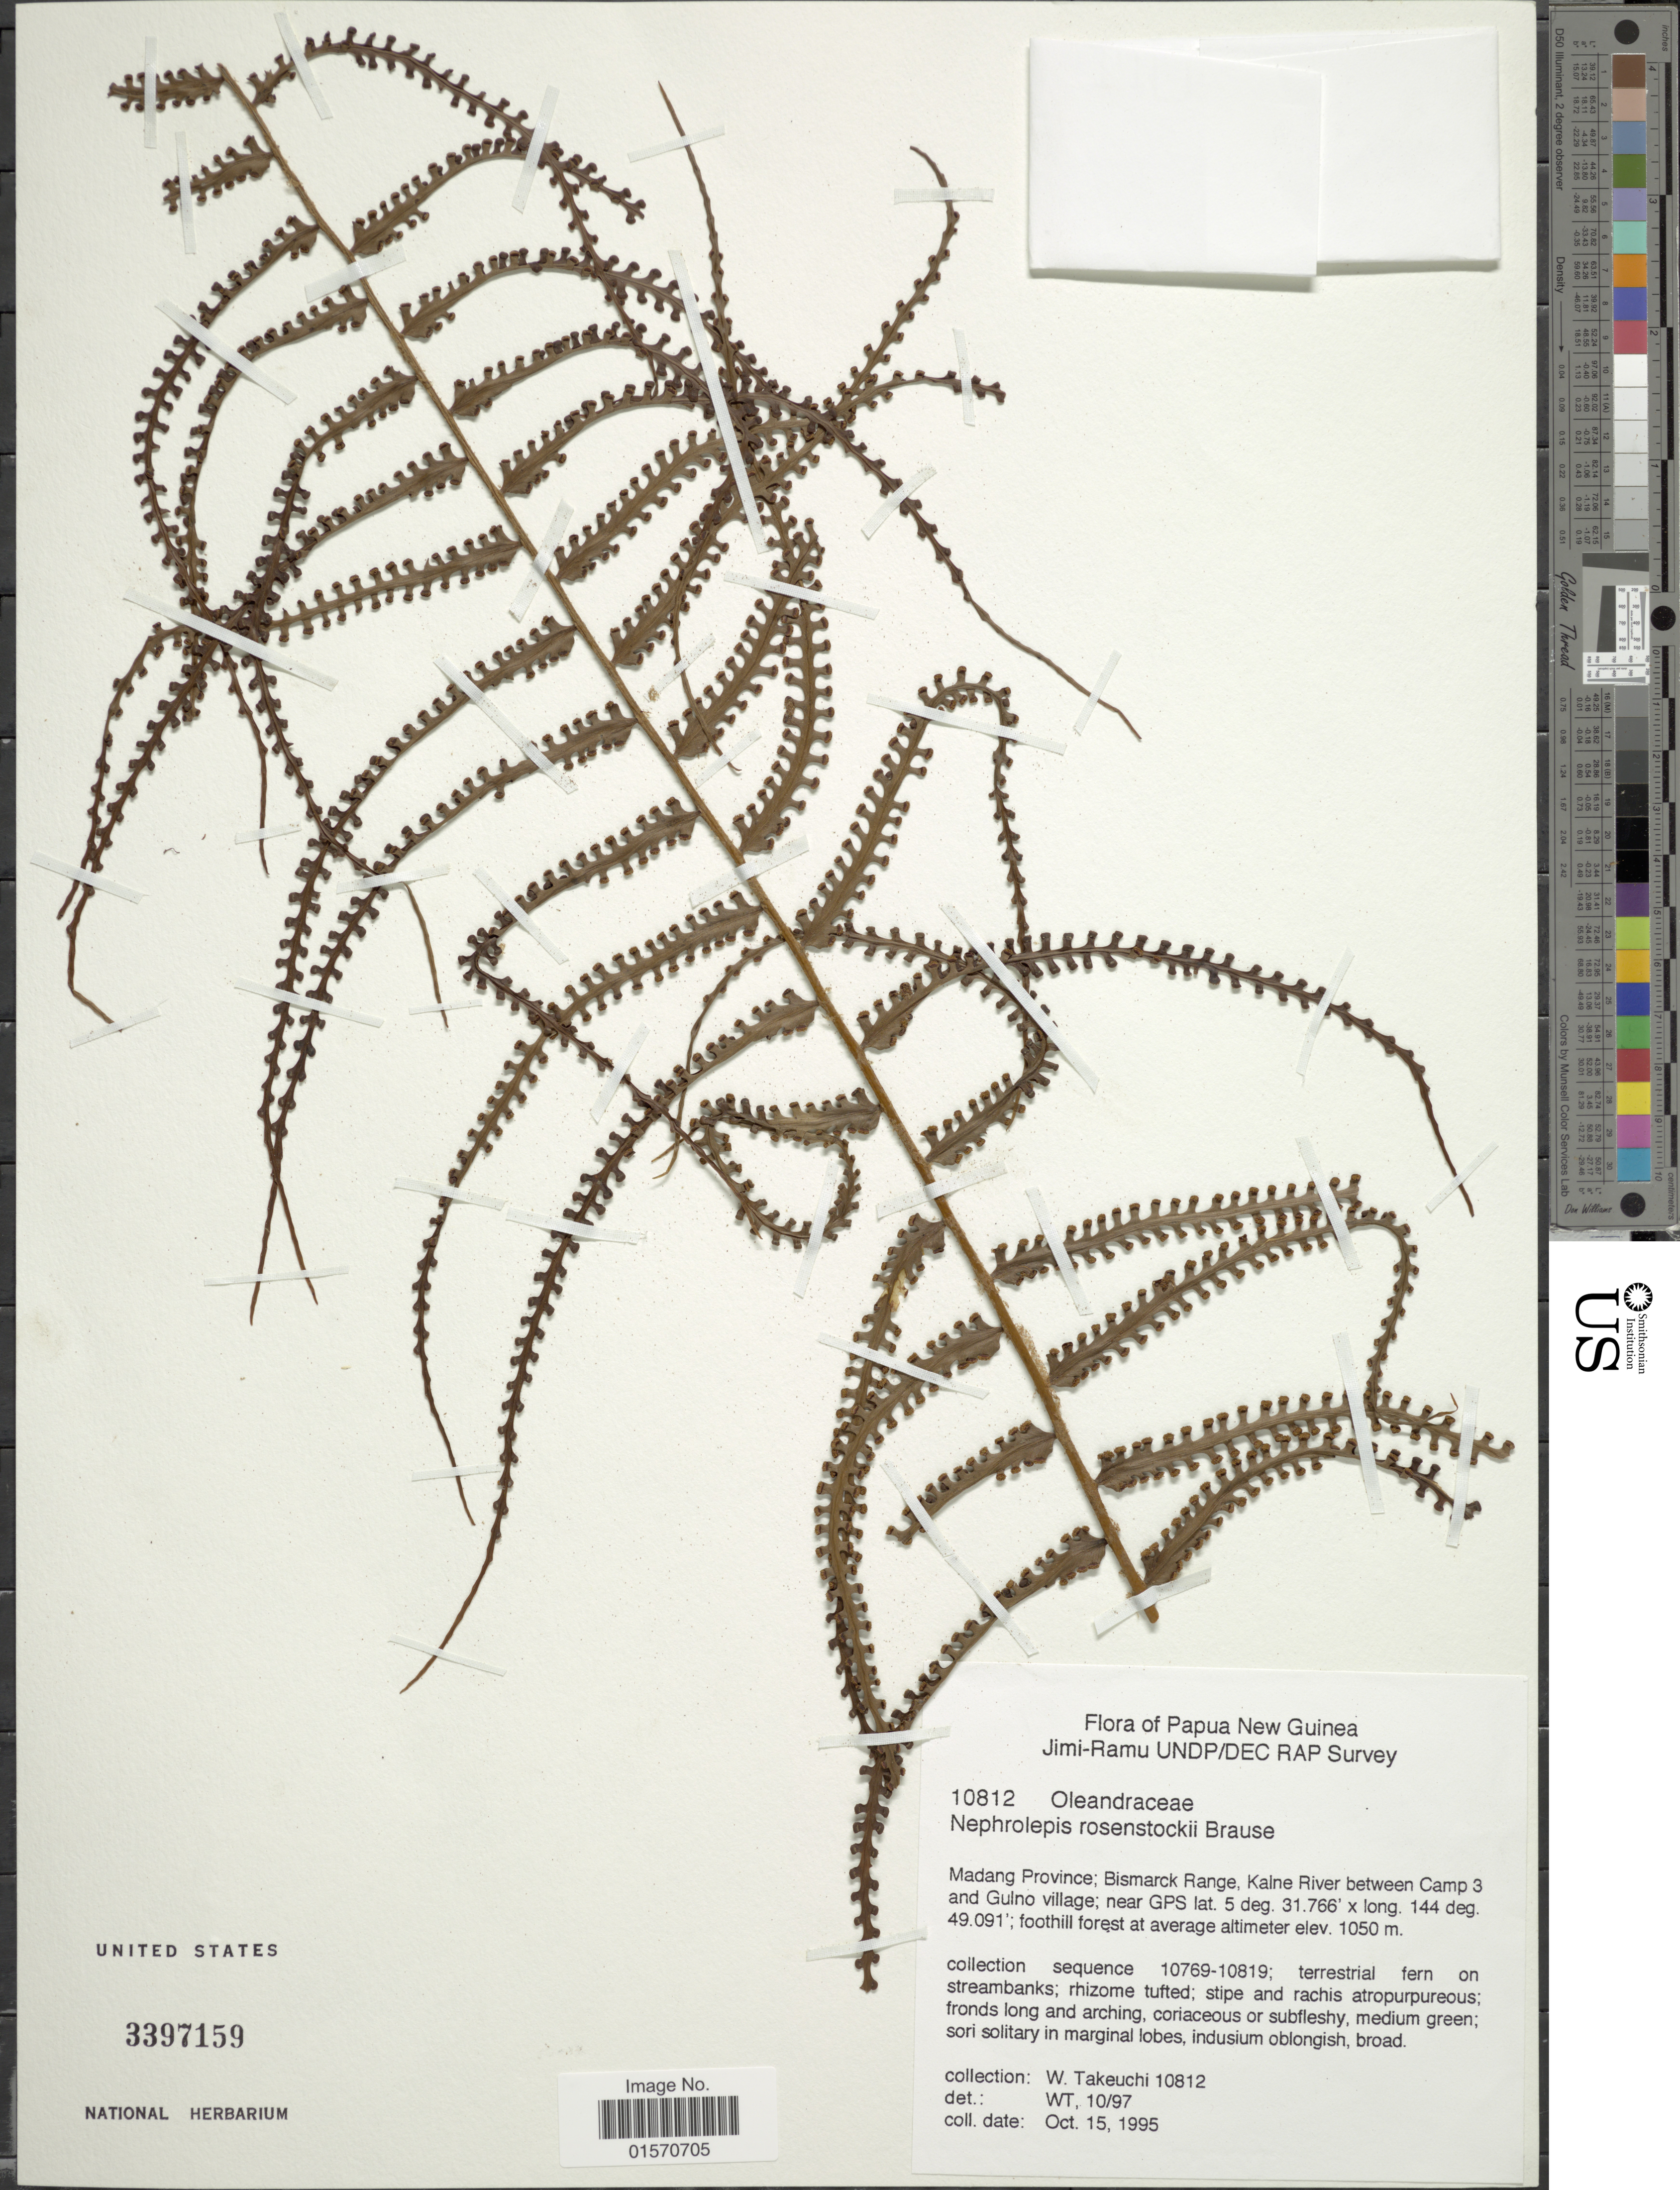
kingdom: Plantae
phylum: Tracheophyta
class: Polypodiopsida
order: Polypodiales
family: Nephrolepidaceae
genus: Nephrolepis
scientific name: Nephrolepis rosenstockii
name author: Brause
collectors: W. Takeuchi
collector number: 10812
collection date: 1995-10-15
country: Papua New Guinea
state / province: Madang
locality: Bismarck Range, Kalne River between Camp 3 and Gulno village; foothill forest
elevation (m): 1050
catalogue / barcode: US 3397159